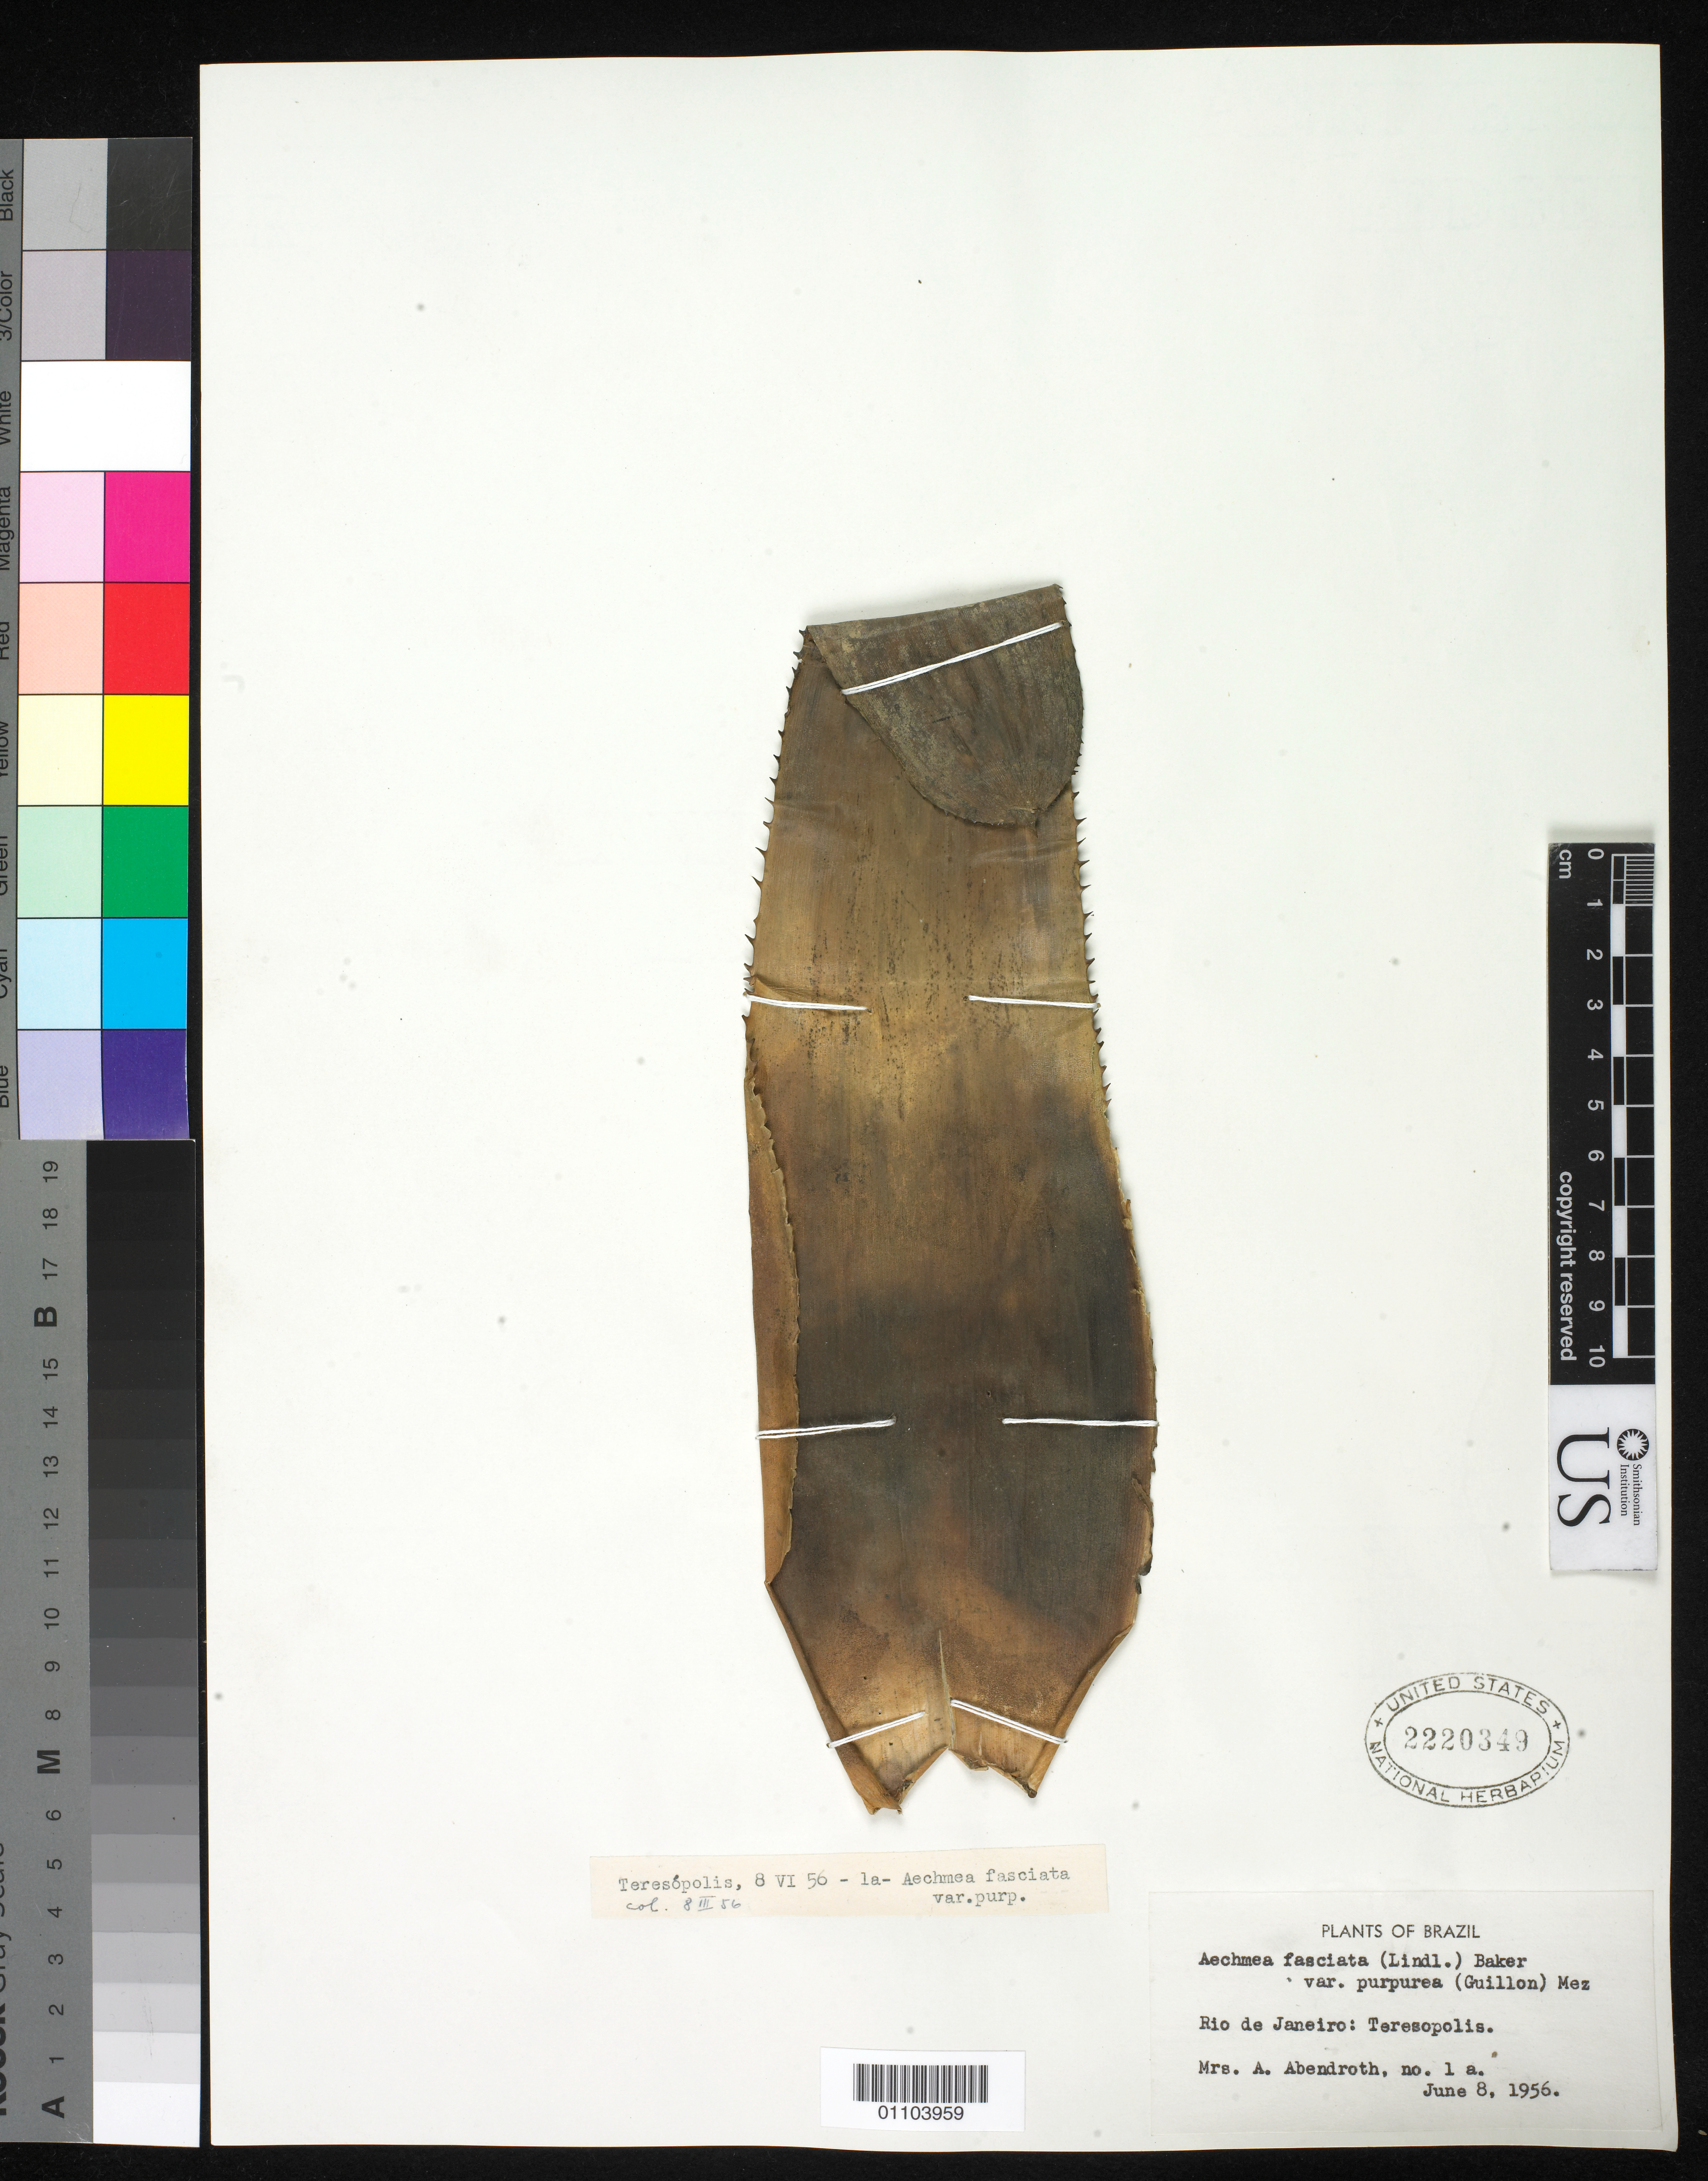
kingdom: Plantae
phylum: Tracheophyta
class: Liliopsida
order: Poales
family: Bromeliaceae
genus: Aechmea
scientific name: Aechmea fasciata var. purpurea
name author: (Guillon) Mez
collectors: A. Abendroth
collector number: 1a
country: Brazil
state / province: Rio de Janeiro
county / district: Teresópolis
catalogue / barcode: US 2220349